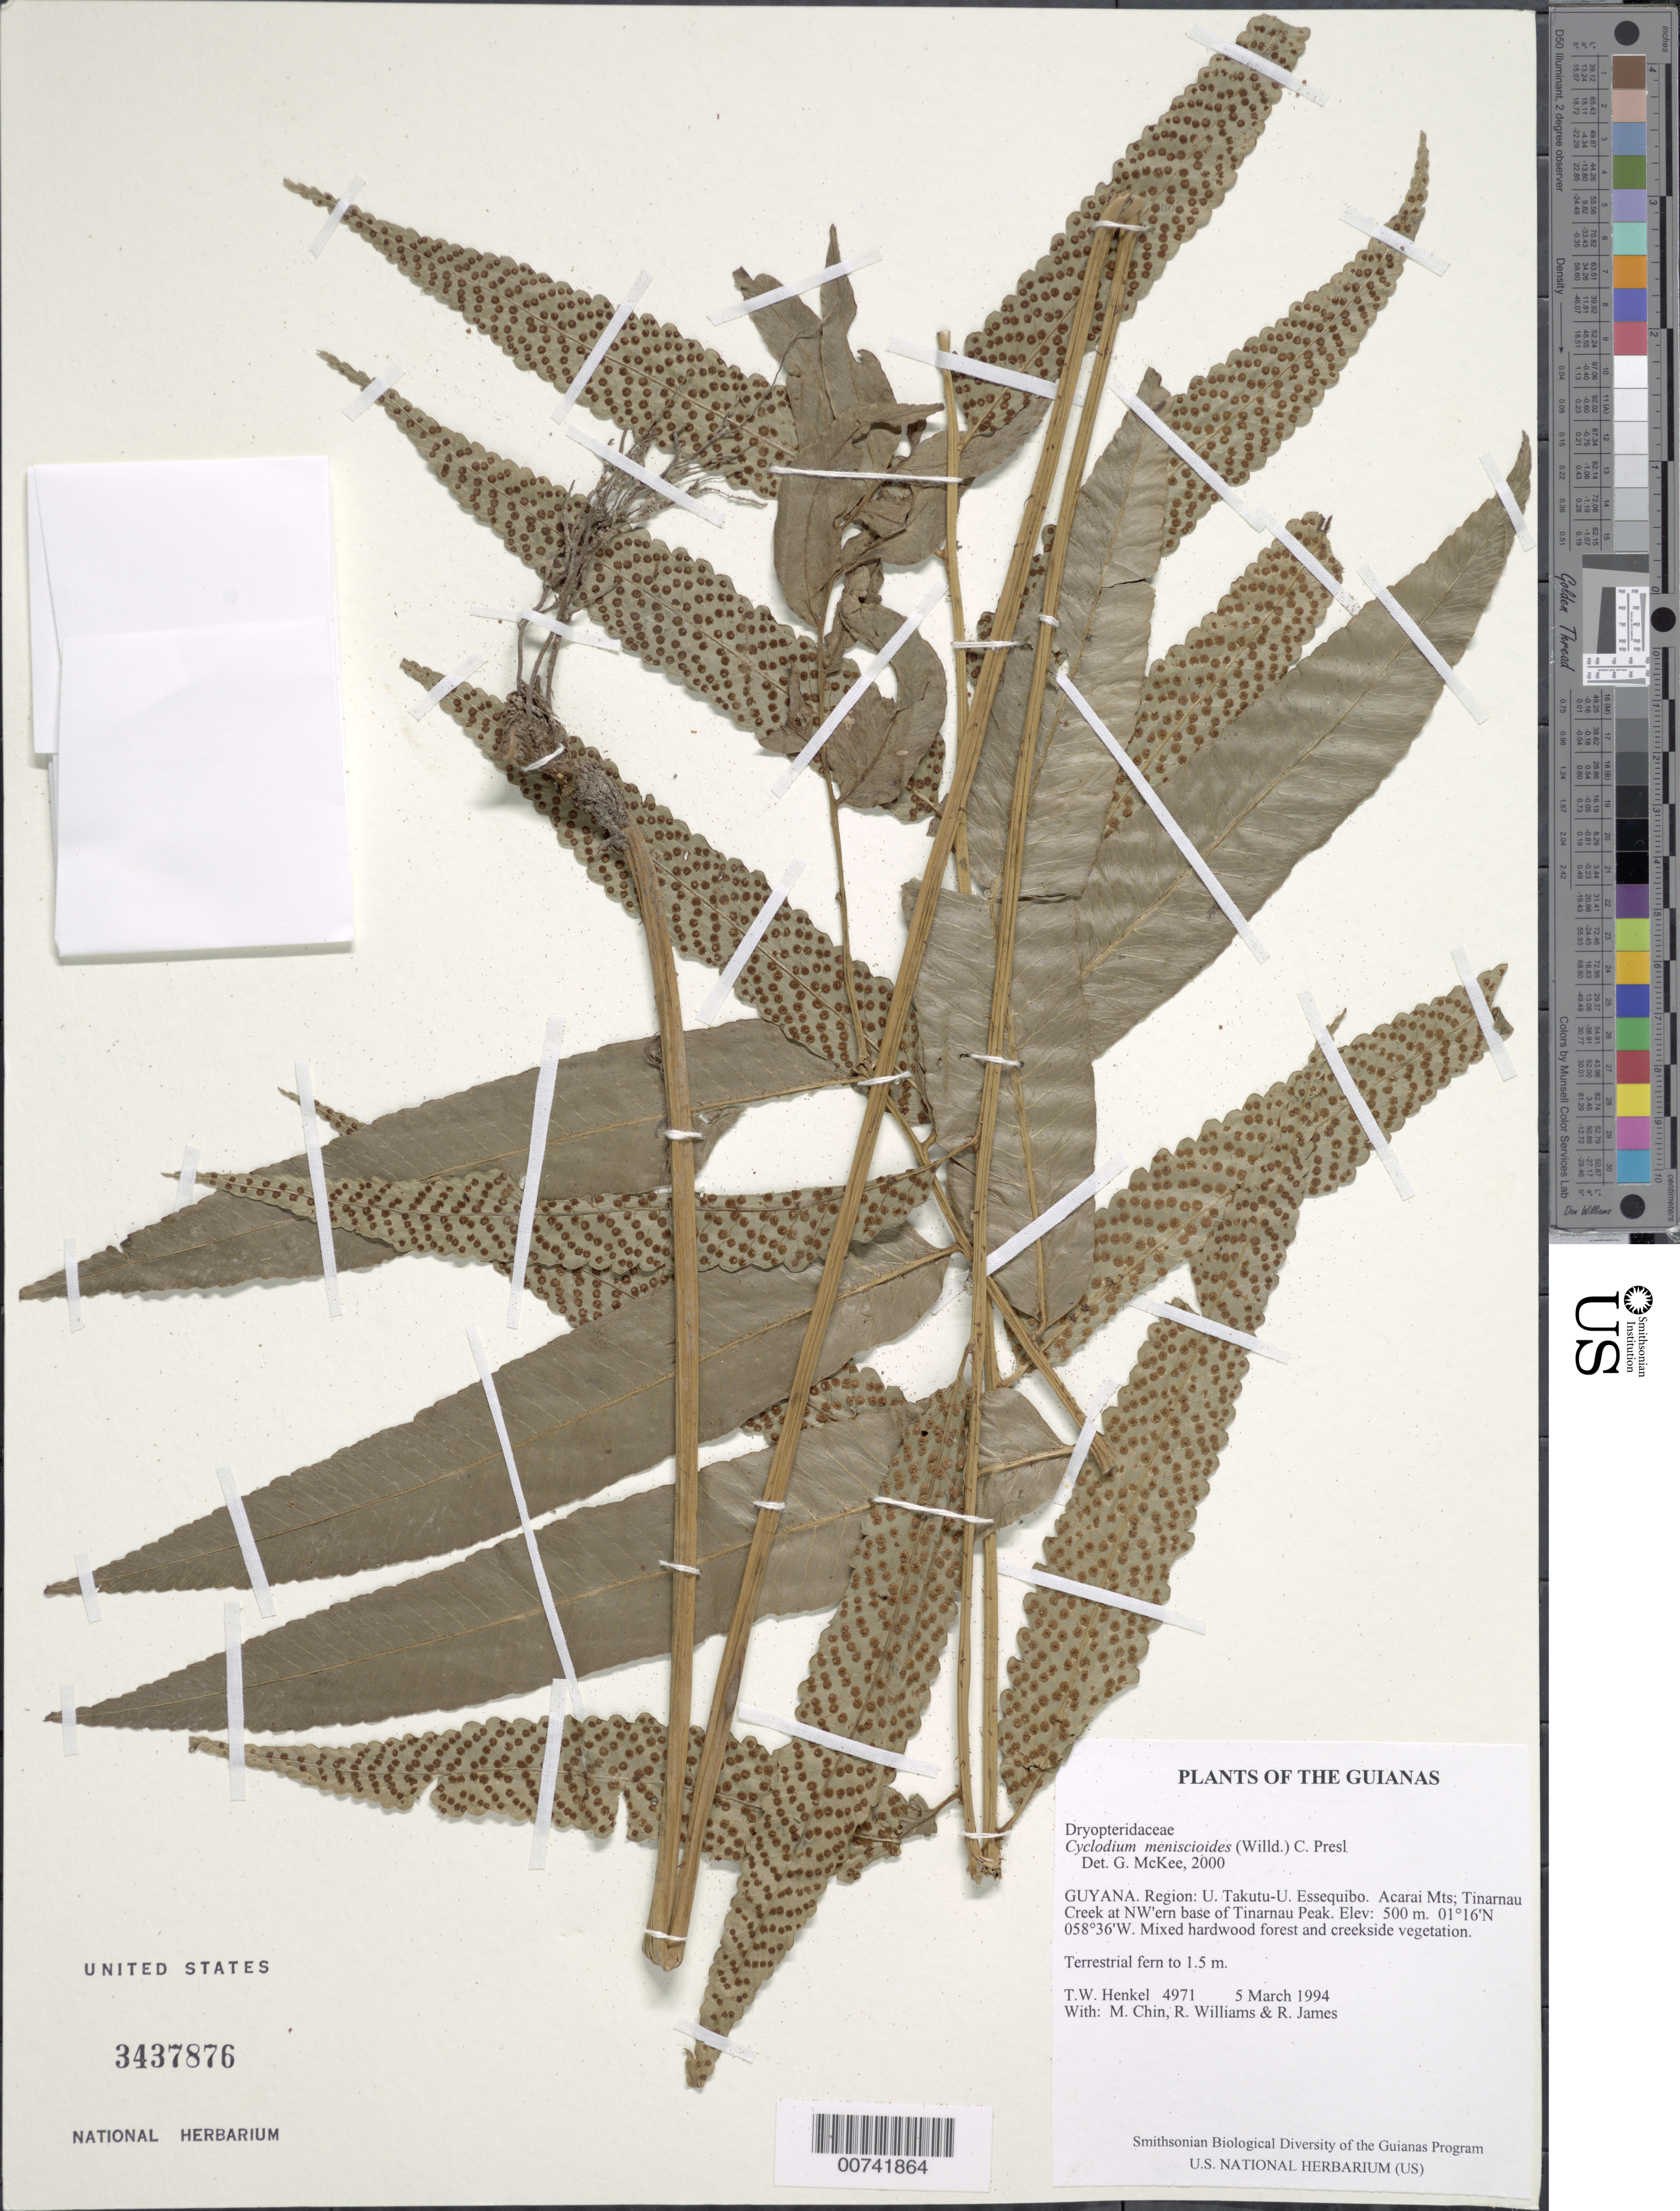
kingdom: Plantae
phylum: Tracheophyta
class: Polypodiopsida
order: Polypodiales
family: Dryopteridaceae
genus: Cyclodium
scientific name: Cyclodium meniscioides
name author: (Willd.) C. Presl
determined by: McKee, G. S., (US), NMNH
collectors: T. Henkel, M. Chin, R. Williams & R. James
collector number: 4971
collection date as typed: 5 March 1994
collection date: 1994-03-05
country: Guyana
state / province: U. Takutu-U. Essequibo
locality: Acarai Mts; Tinarnau Creek at northwestern base of Tinarnau Peak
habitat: Mixed hardwood forest and creekside vegetation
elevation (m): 500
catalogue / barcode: US 3437876